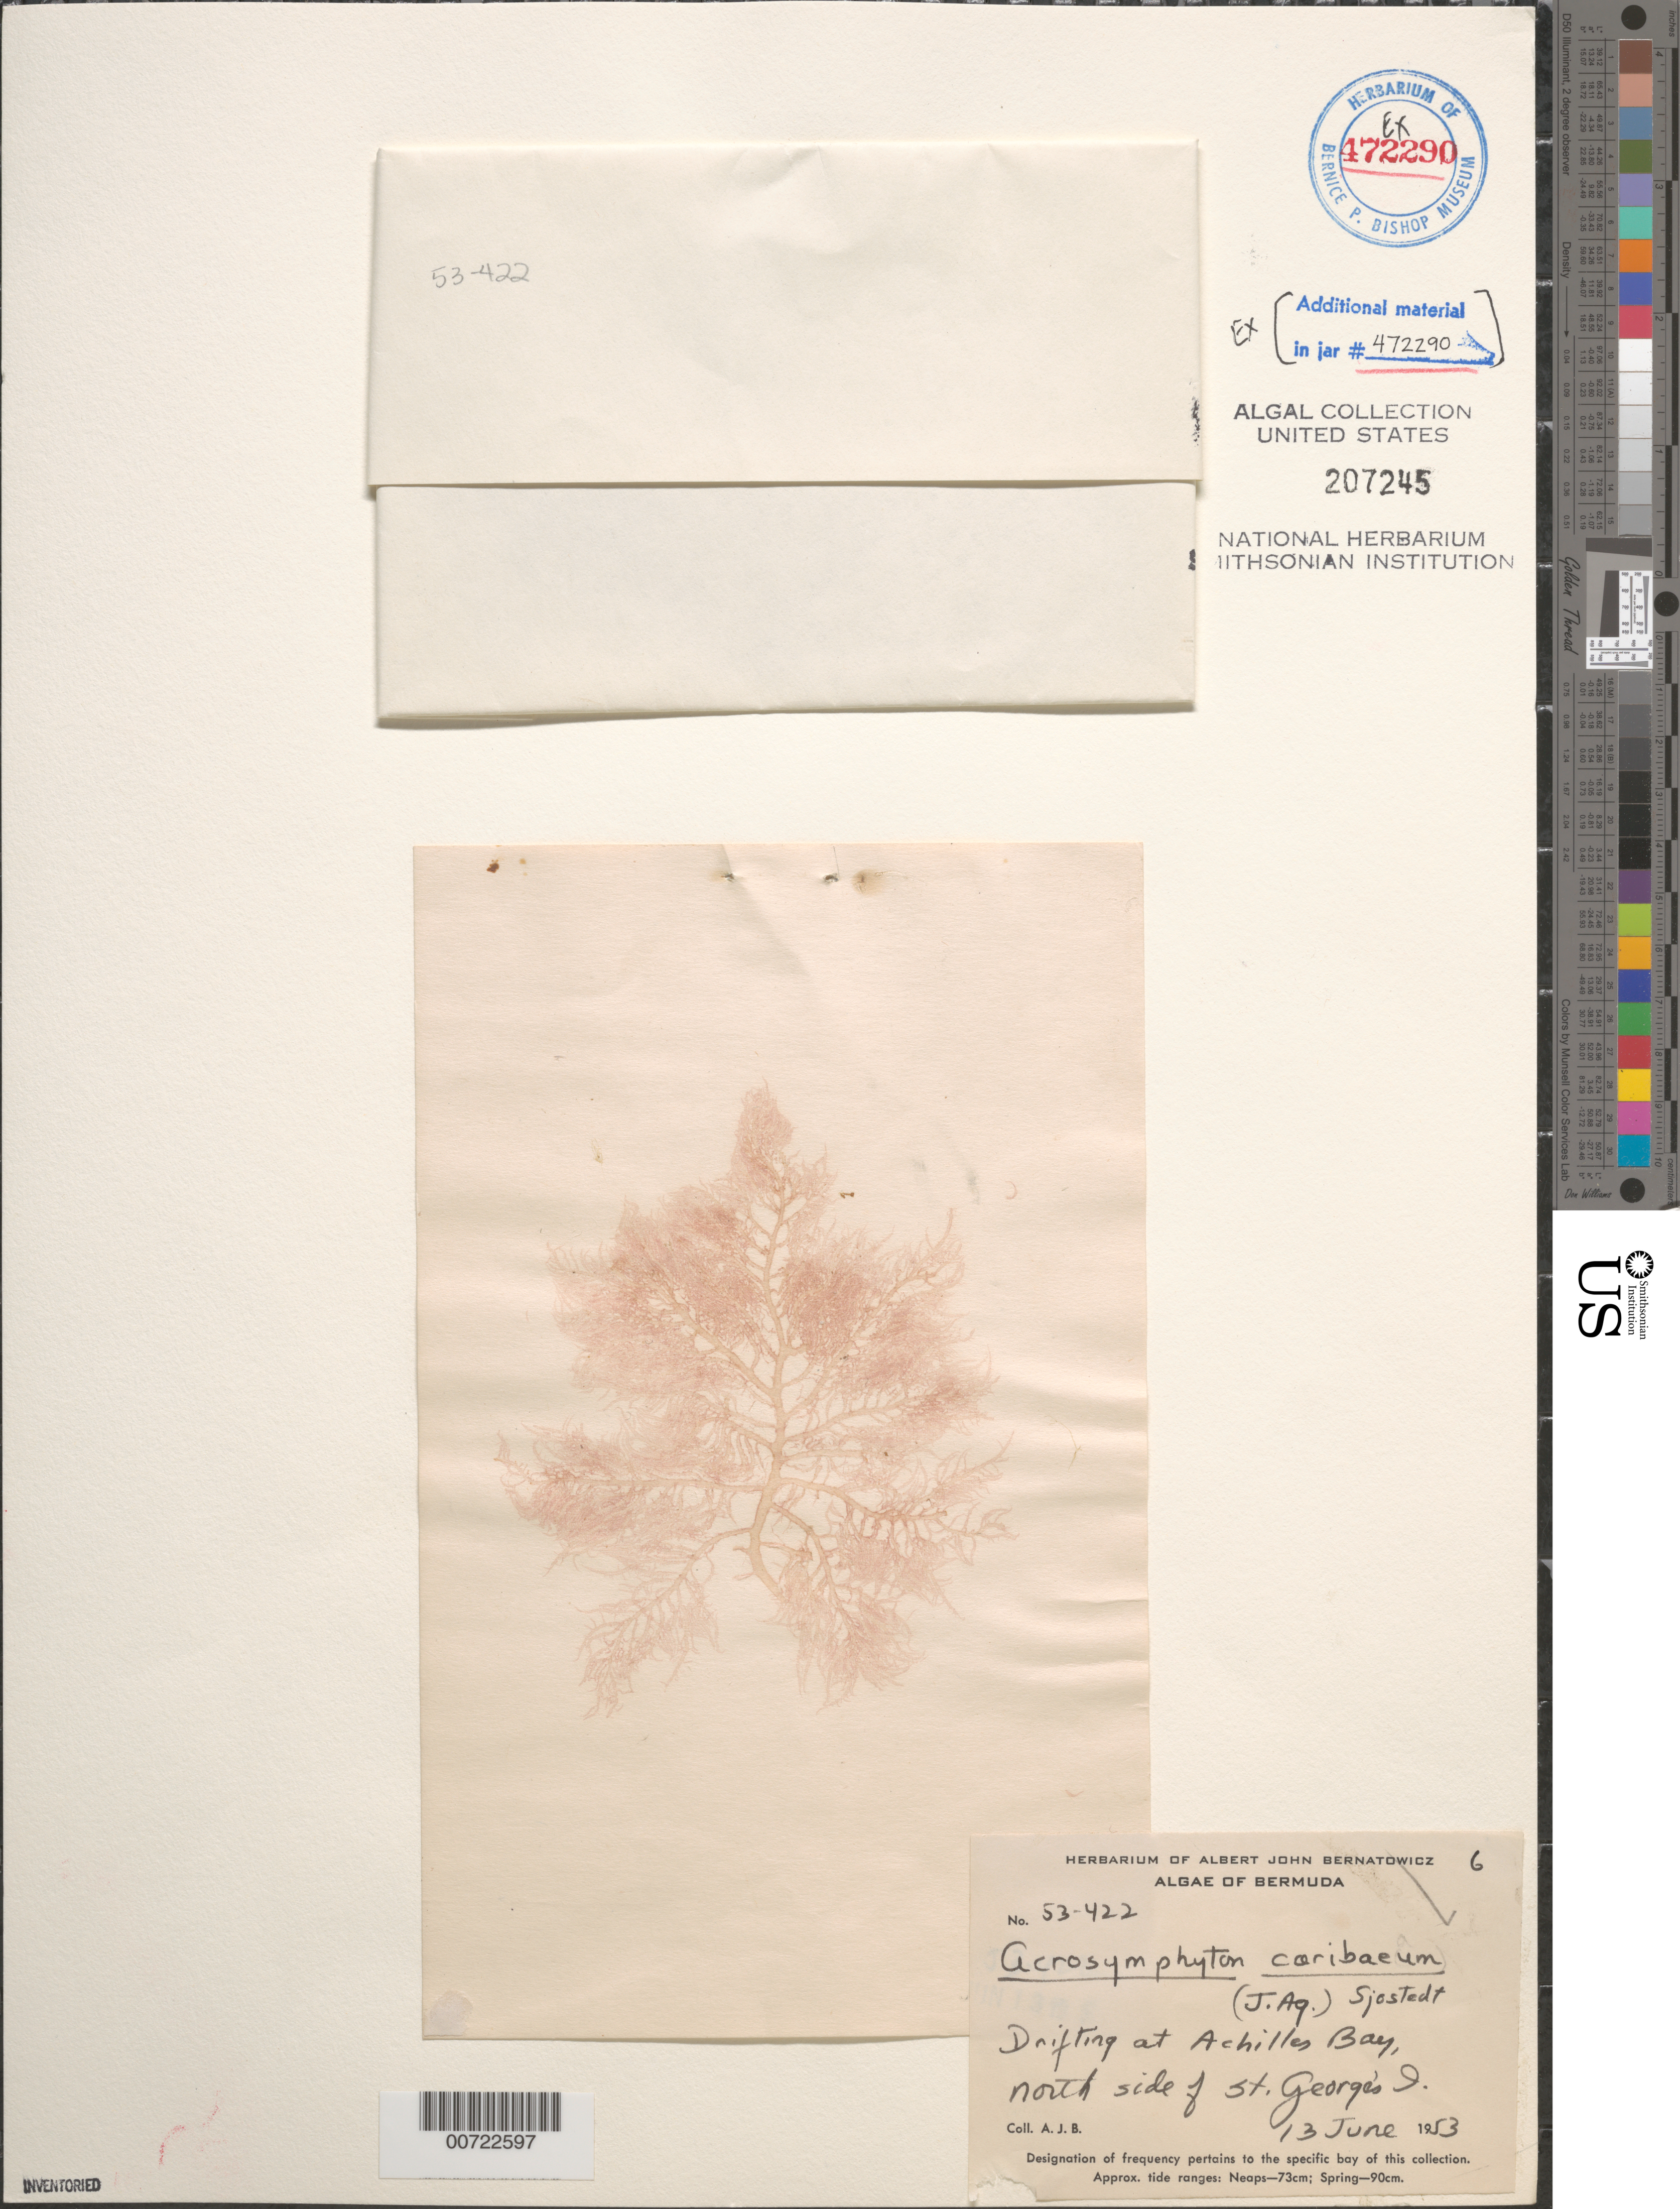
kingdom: Plantae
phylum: Rhodophyta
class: Florideophyceae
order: Acrosymphytales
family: Acrosymphytaceae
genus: Acrosymphyton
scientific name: Acrosymphyton caribaeum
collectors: A. Bernatowicz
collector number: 53-422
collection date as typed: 13 Jun 1953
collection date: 1953-06-13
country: Bermuda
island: St. George's Island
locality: Achilles Bay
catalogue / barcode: US 207245